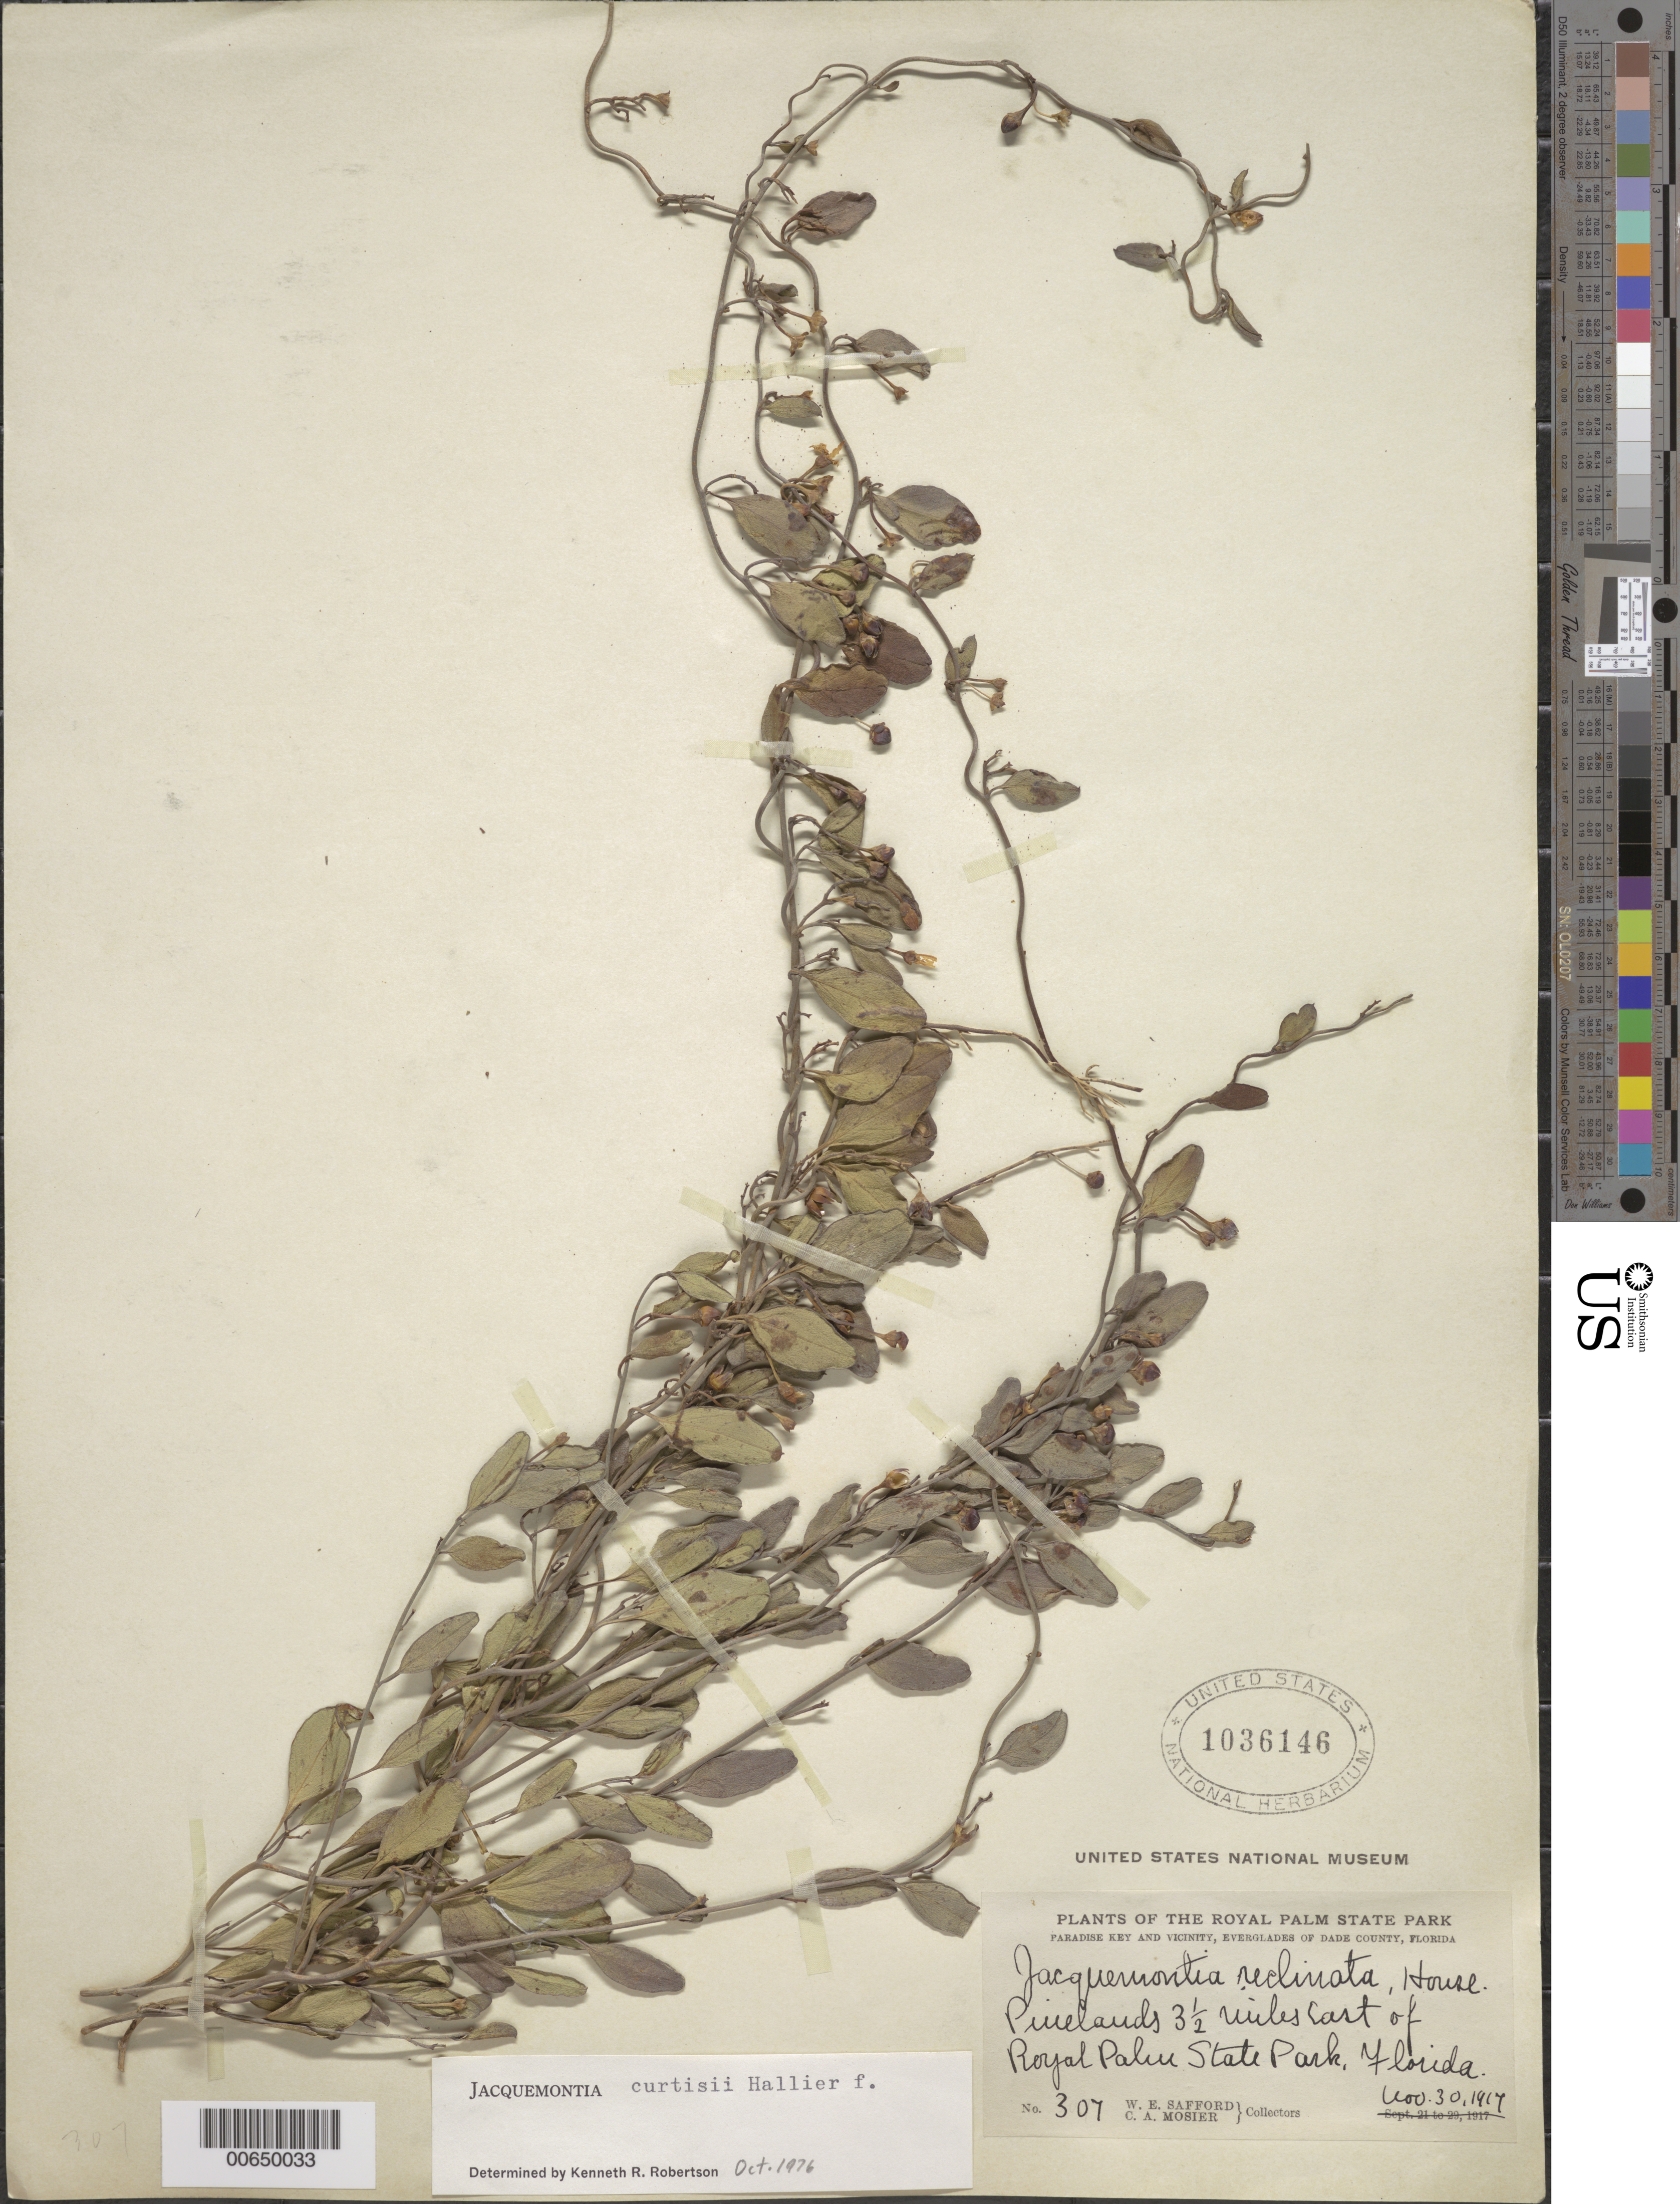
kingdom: Plantae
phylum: Tracheophyta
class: Magnoliopsida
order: Solanales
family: Convolvulaceae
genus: Jacquemontia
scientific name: Jacquemontia curtissii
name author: Peter ex Hallier f.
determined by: Robertson, K.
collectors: W. E. Safford & C. A. Mosier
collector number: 307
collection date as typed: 30 Nov 1917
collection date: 1917-11-30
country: United States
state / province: Florida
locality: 3.5 miles E of R. Palm State Park, FL.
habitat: Pinelands.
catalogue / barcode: US 1036146